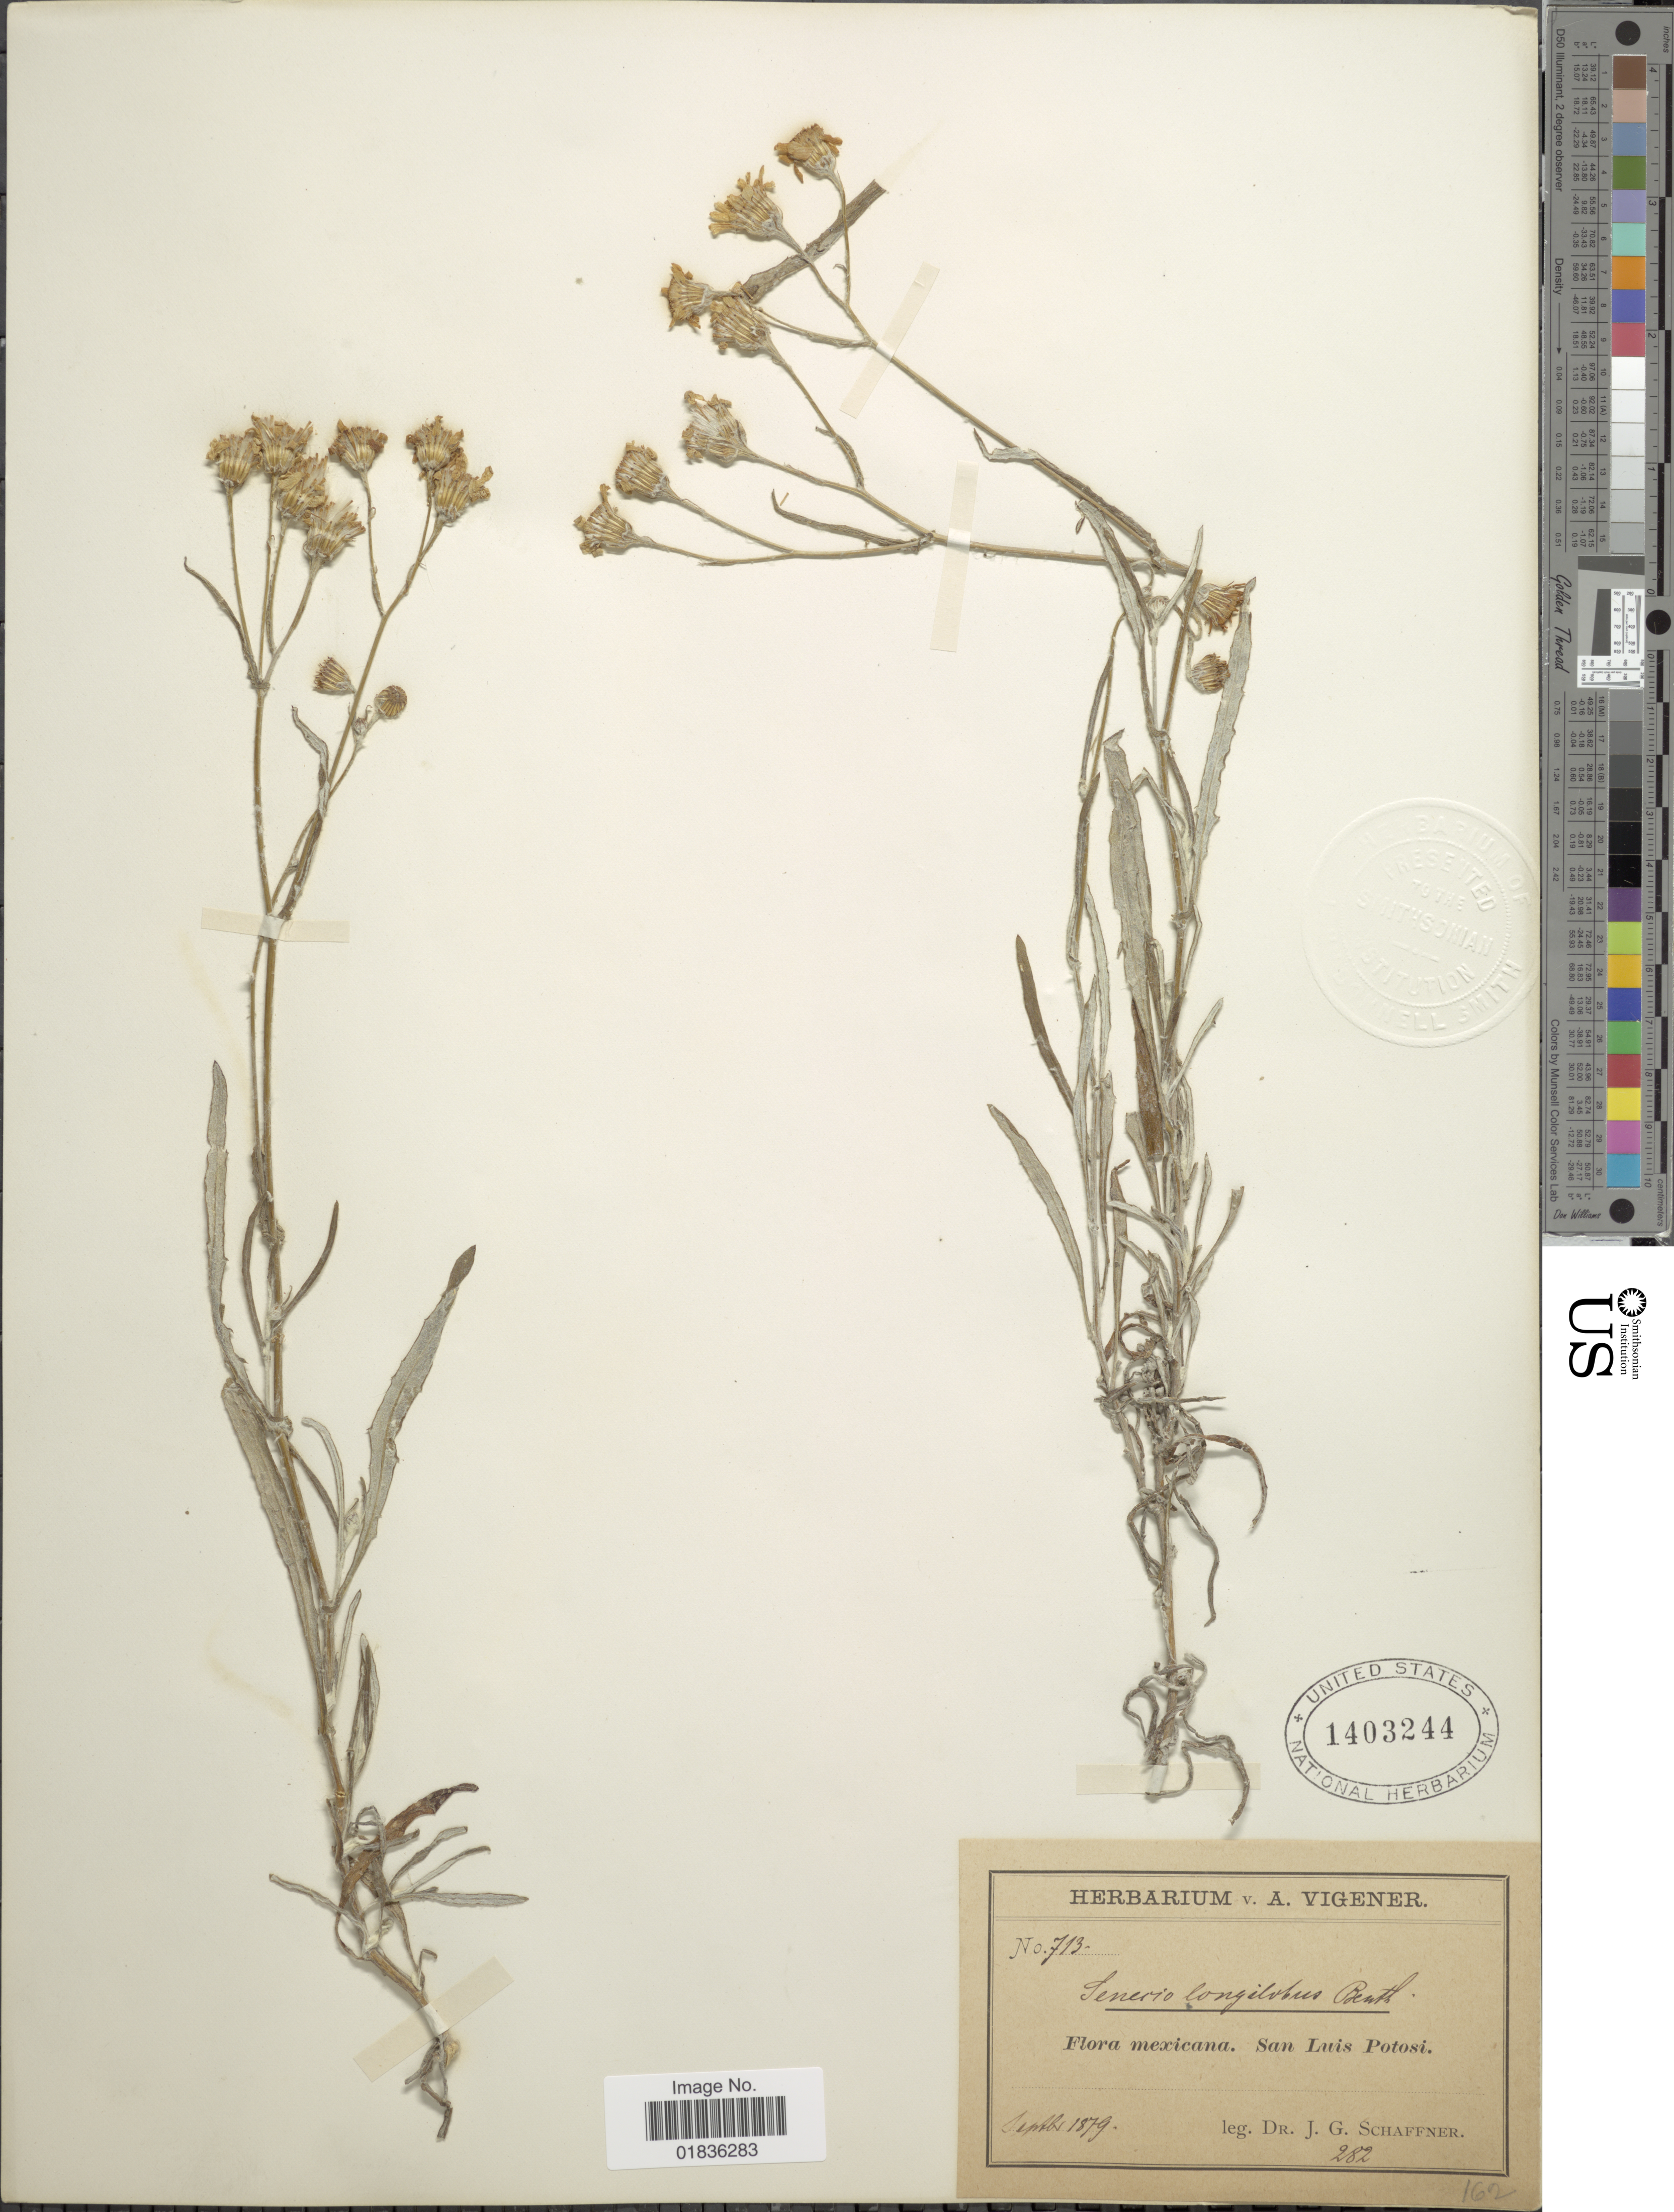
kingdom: Plantae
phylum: Tracheophyta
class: Magnoliopsida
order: Asterales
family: Asteraceae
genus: Senecio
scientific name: Senecio flaccidus var. flaccidus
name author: Less.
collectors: J. G. Schaffner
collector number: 713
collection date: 1879-09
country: Mexico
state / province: San Luis Potosí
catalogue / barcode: US 1403244